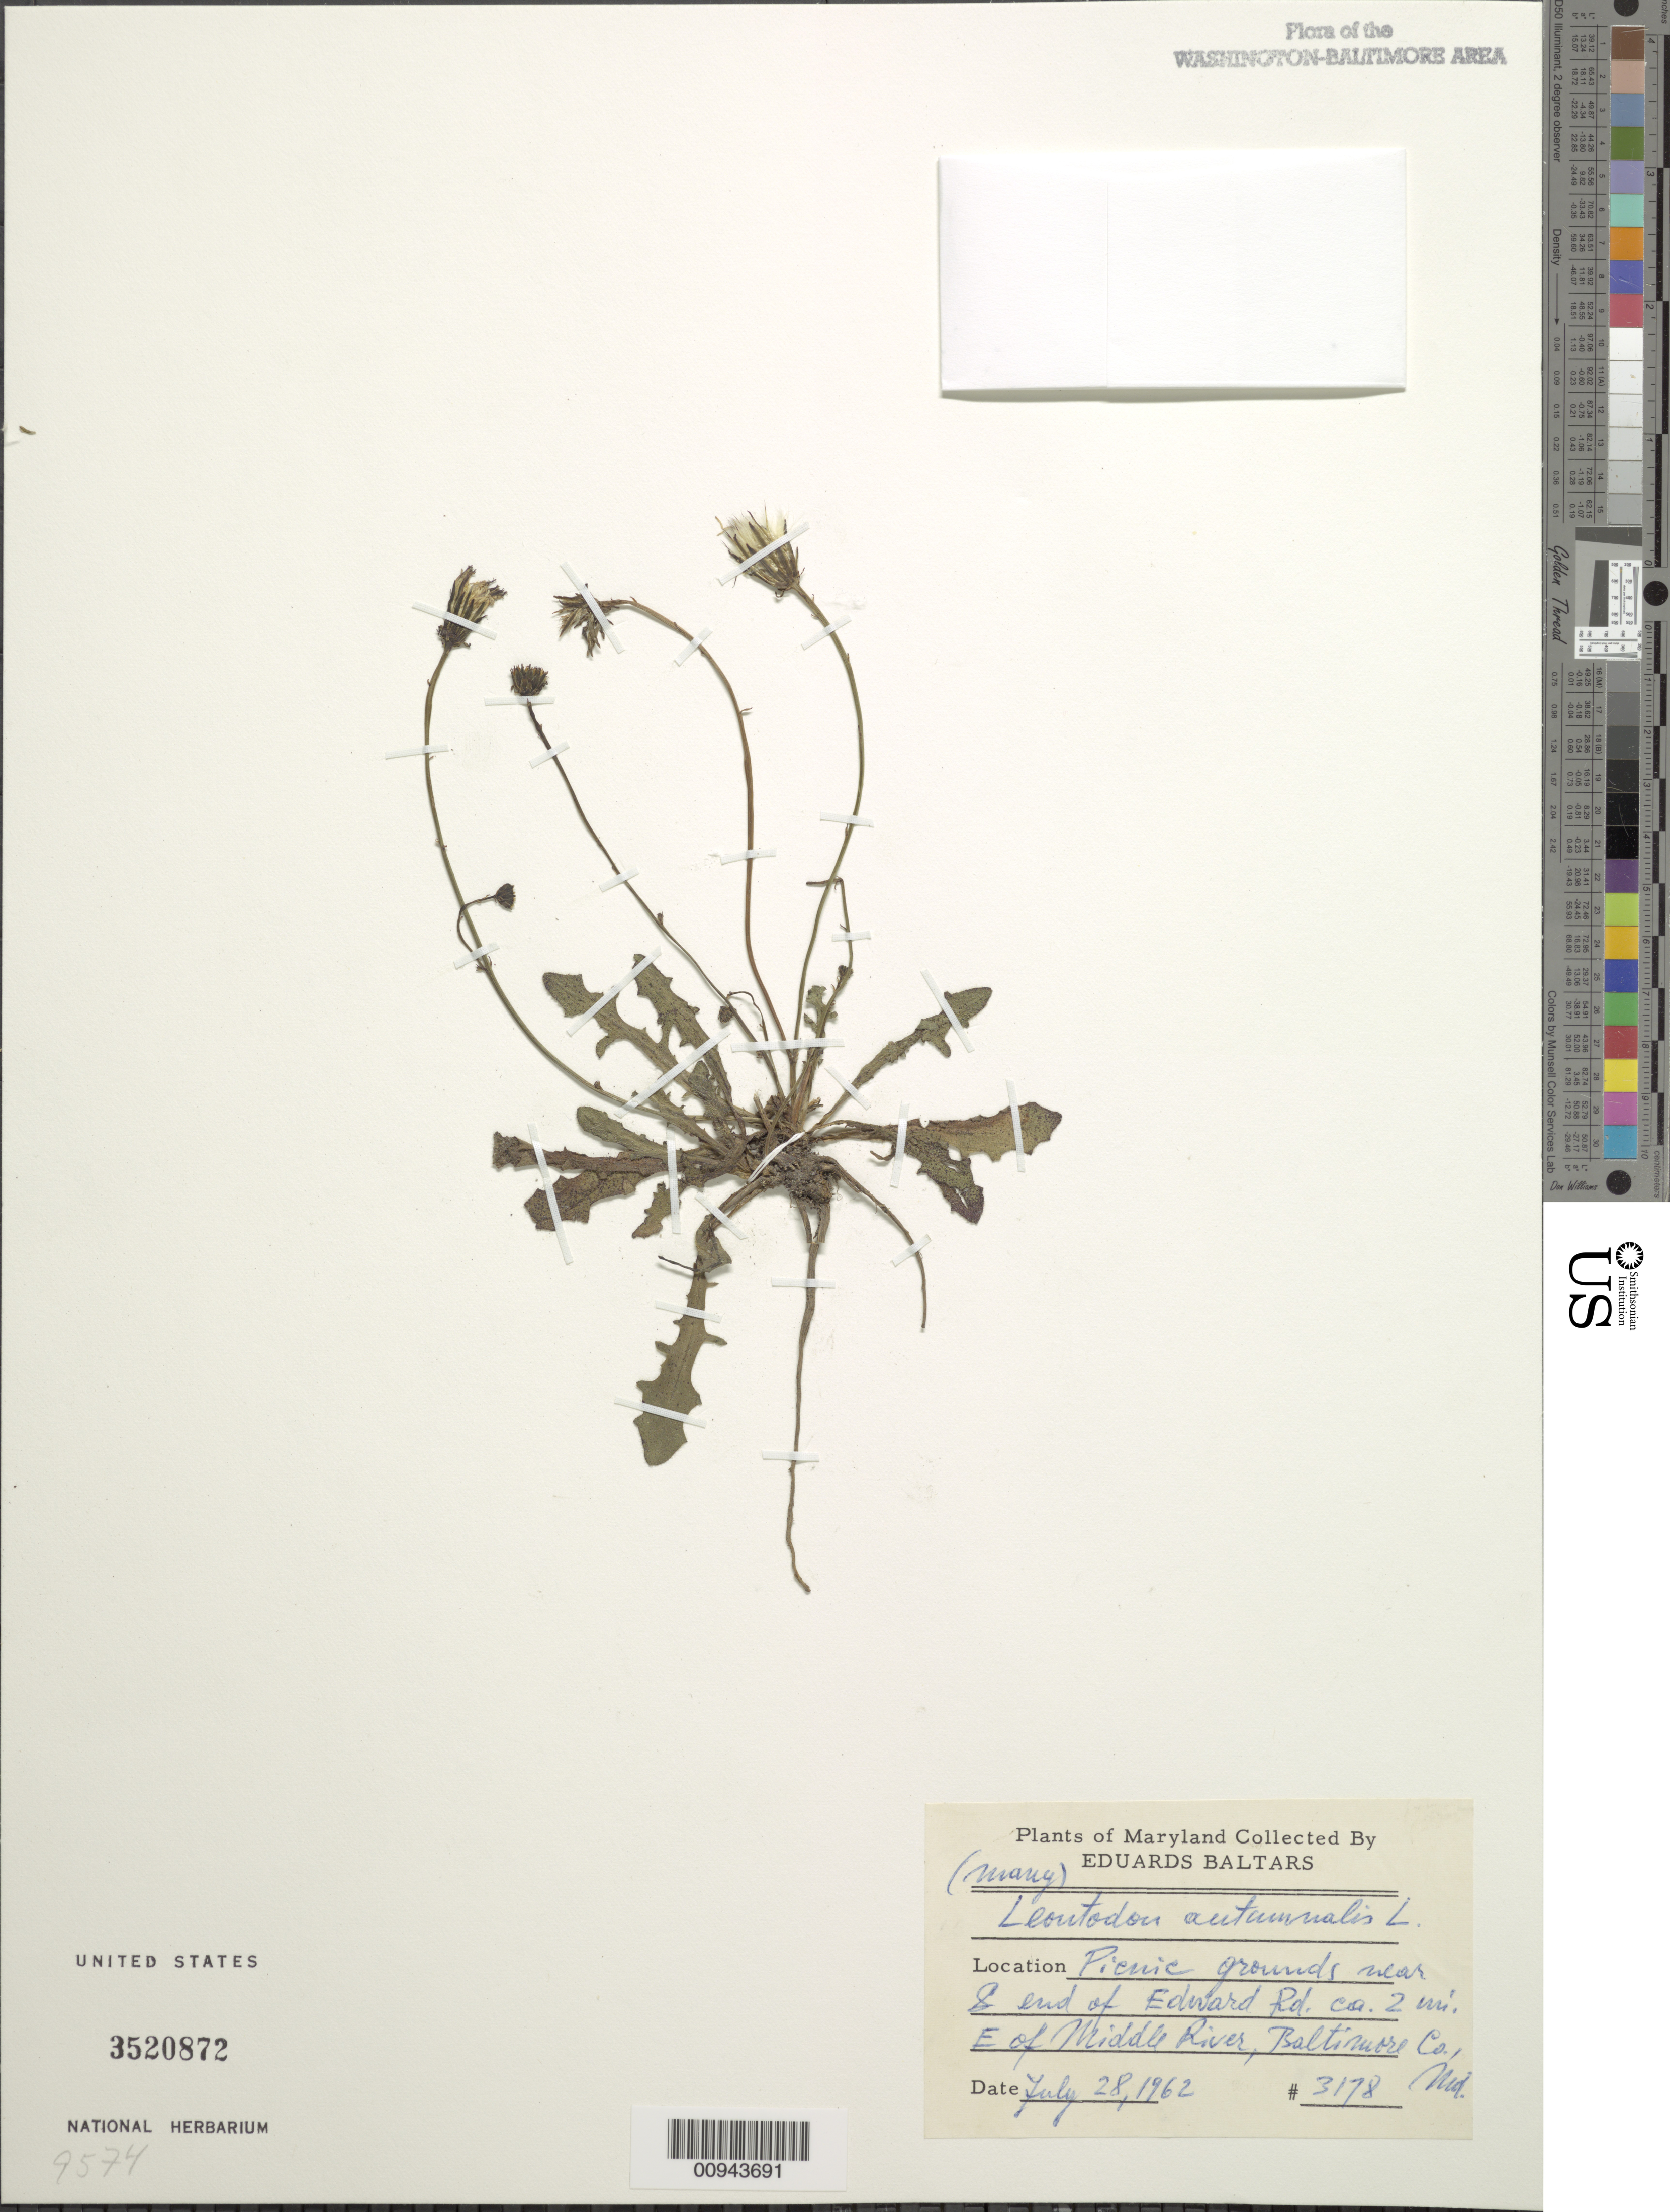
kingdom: Plantae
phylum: Tracheophyta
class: Magnoliopsida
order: Asterales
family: Asteraceae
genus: Scorzoneroides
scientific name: Scorzoneroides autumnalis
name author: (L.) Moench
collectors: E. Baltars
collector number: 3178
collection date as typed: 28 Jul 1962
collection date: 1962-07-28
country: United States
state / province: Maryland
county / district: Baltimore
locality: Near south end of Edward Rd. ca. 2 mi. E of Middle River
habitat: picnic grounds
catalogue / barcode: US 3520872